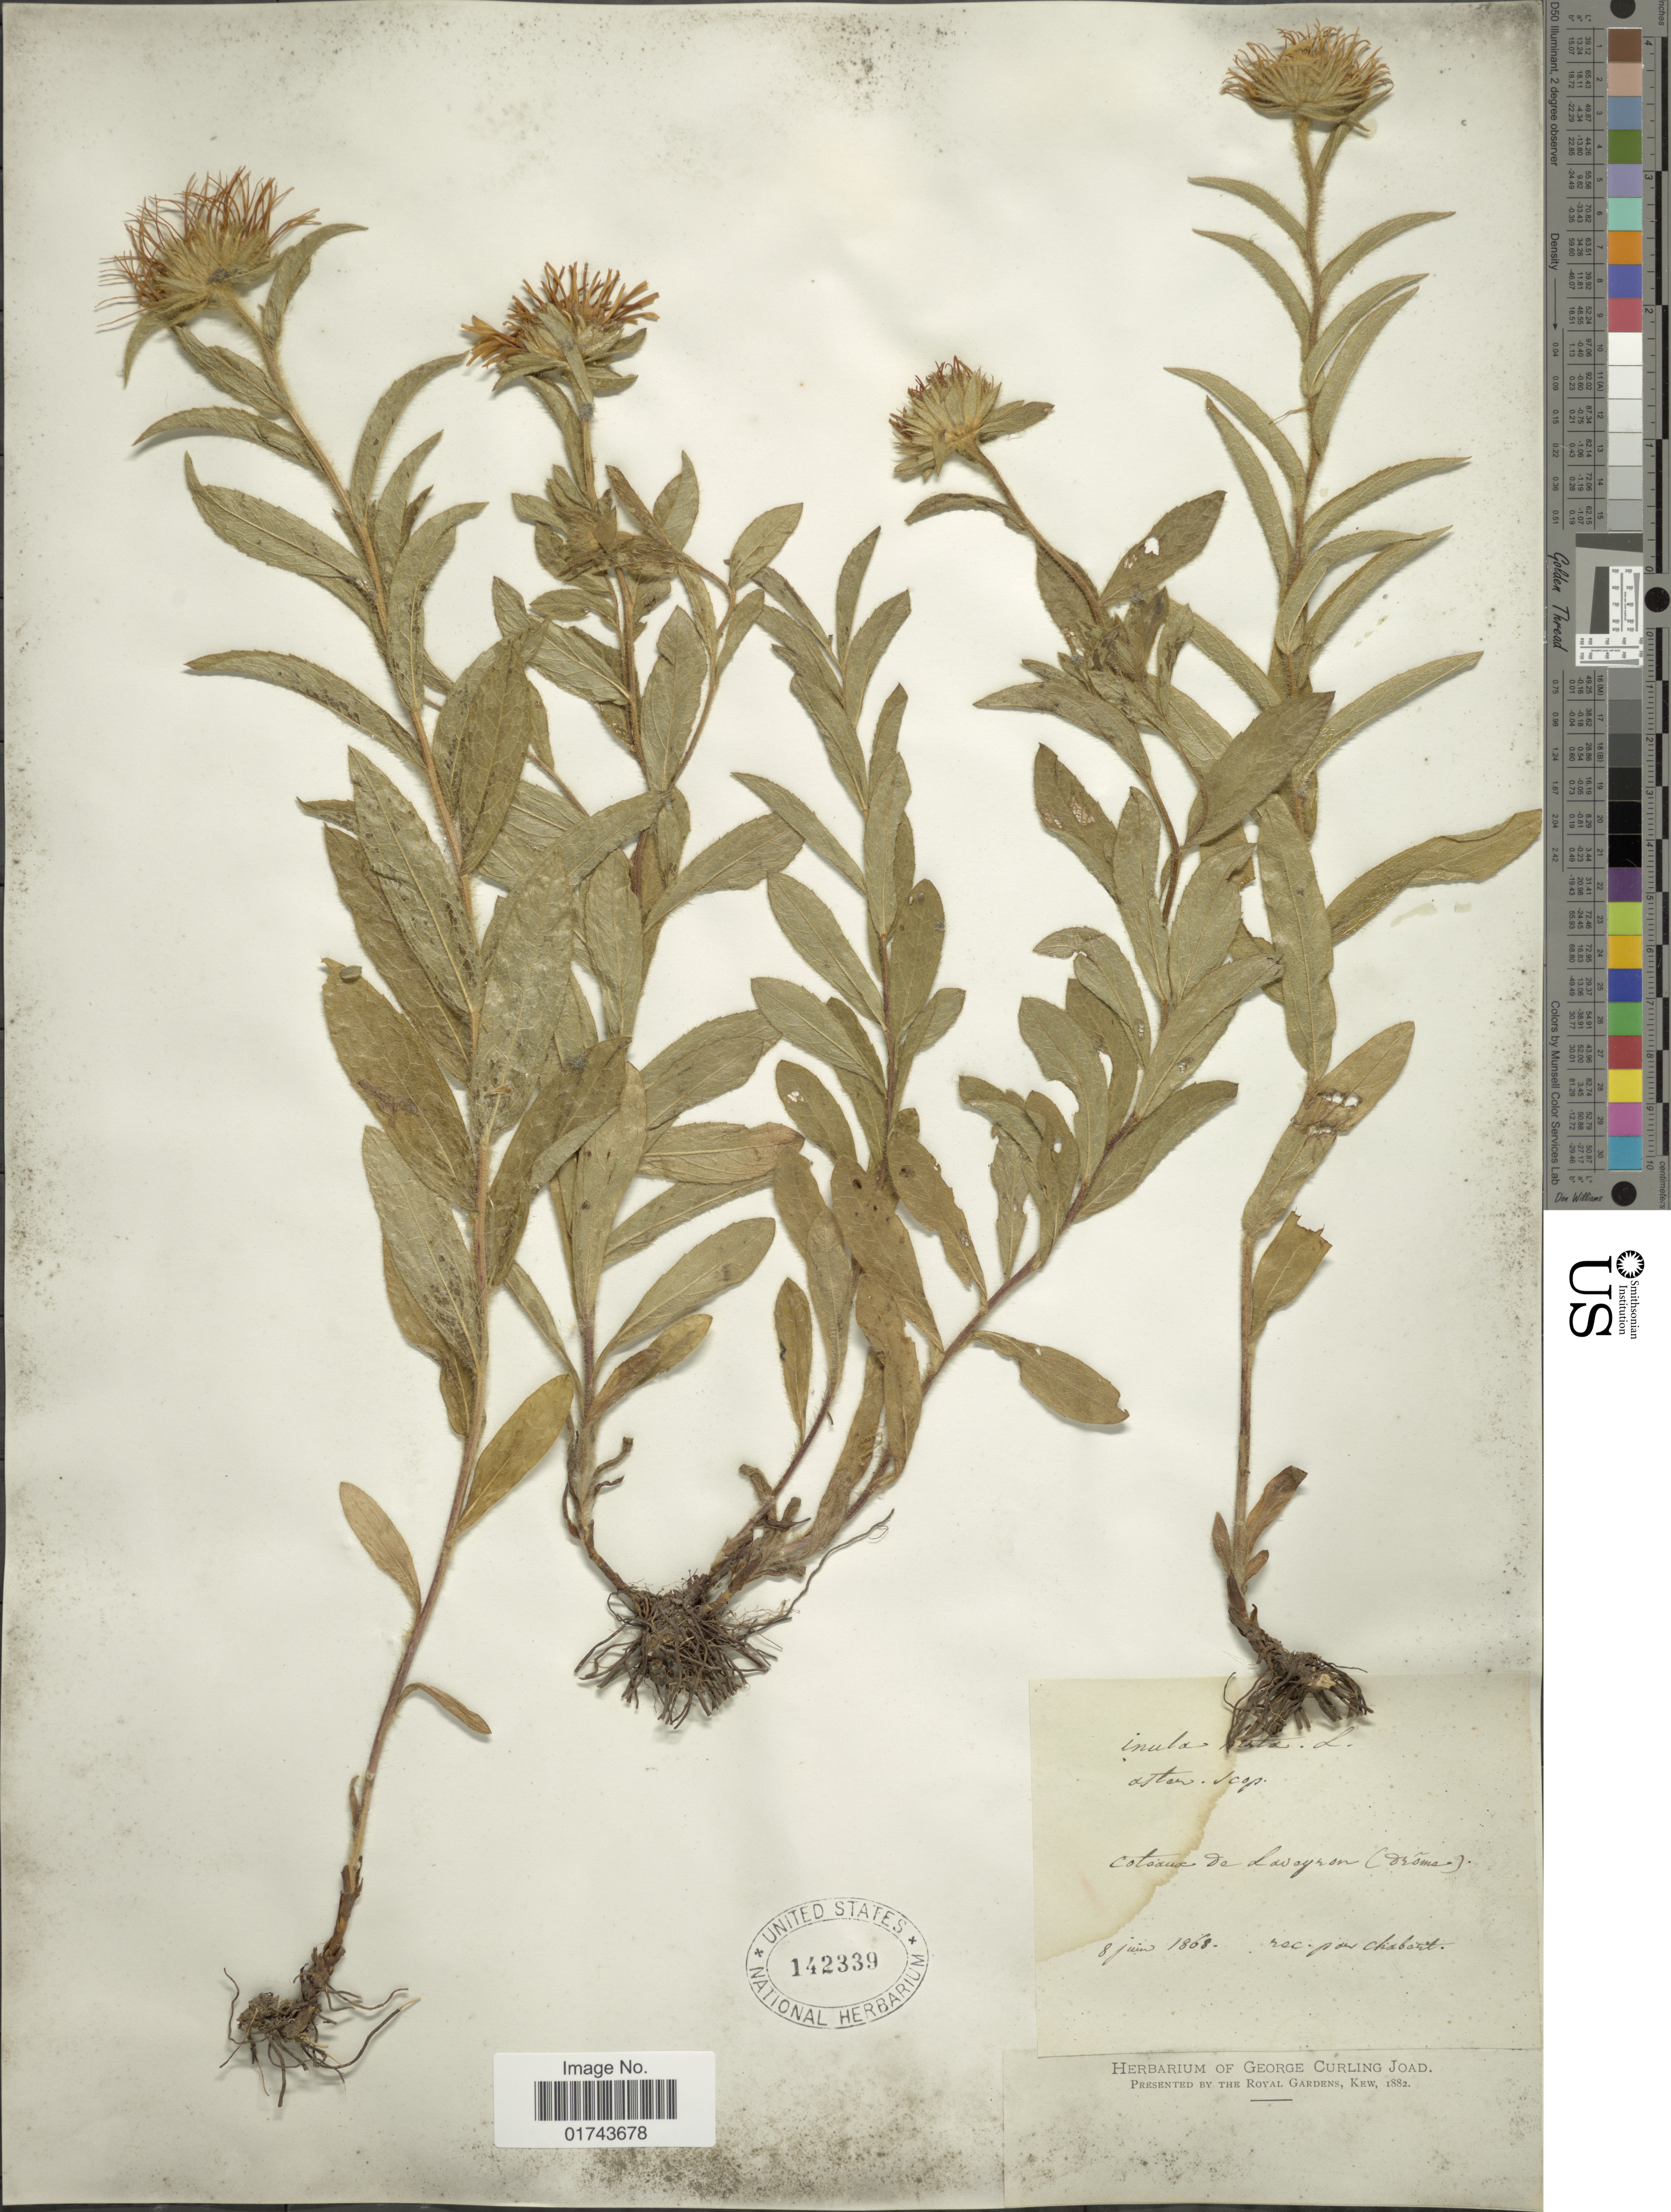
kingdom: Plantae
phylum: Tracheophyta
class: Magnoliopsida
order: Asterales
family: Asteraceae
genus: Inula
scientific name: Inula hirta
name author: L.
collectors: ex herb. George Curling Joad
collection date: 1868-06-08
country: France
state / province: Auvergne-Rhône-Alpes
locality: Cotsaux de Lavayron (Orama)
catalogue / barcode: US 142339